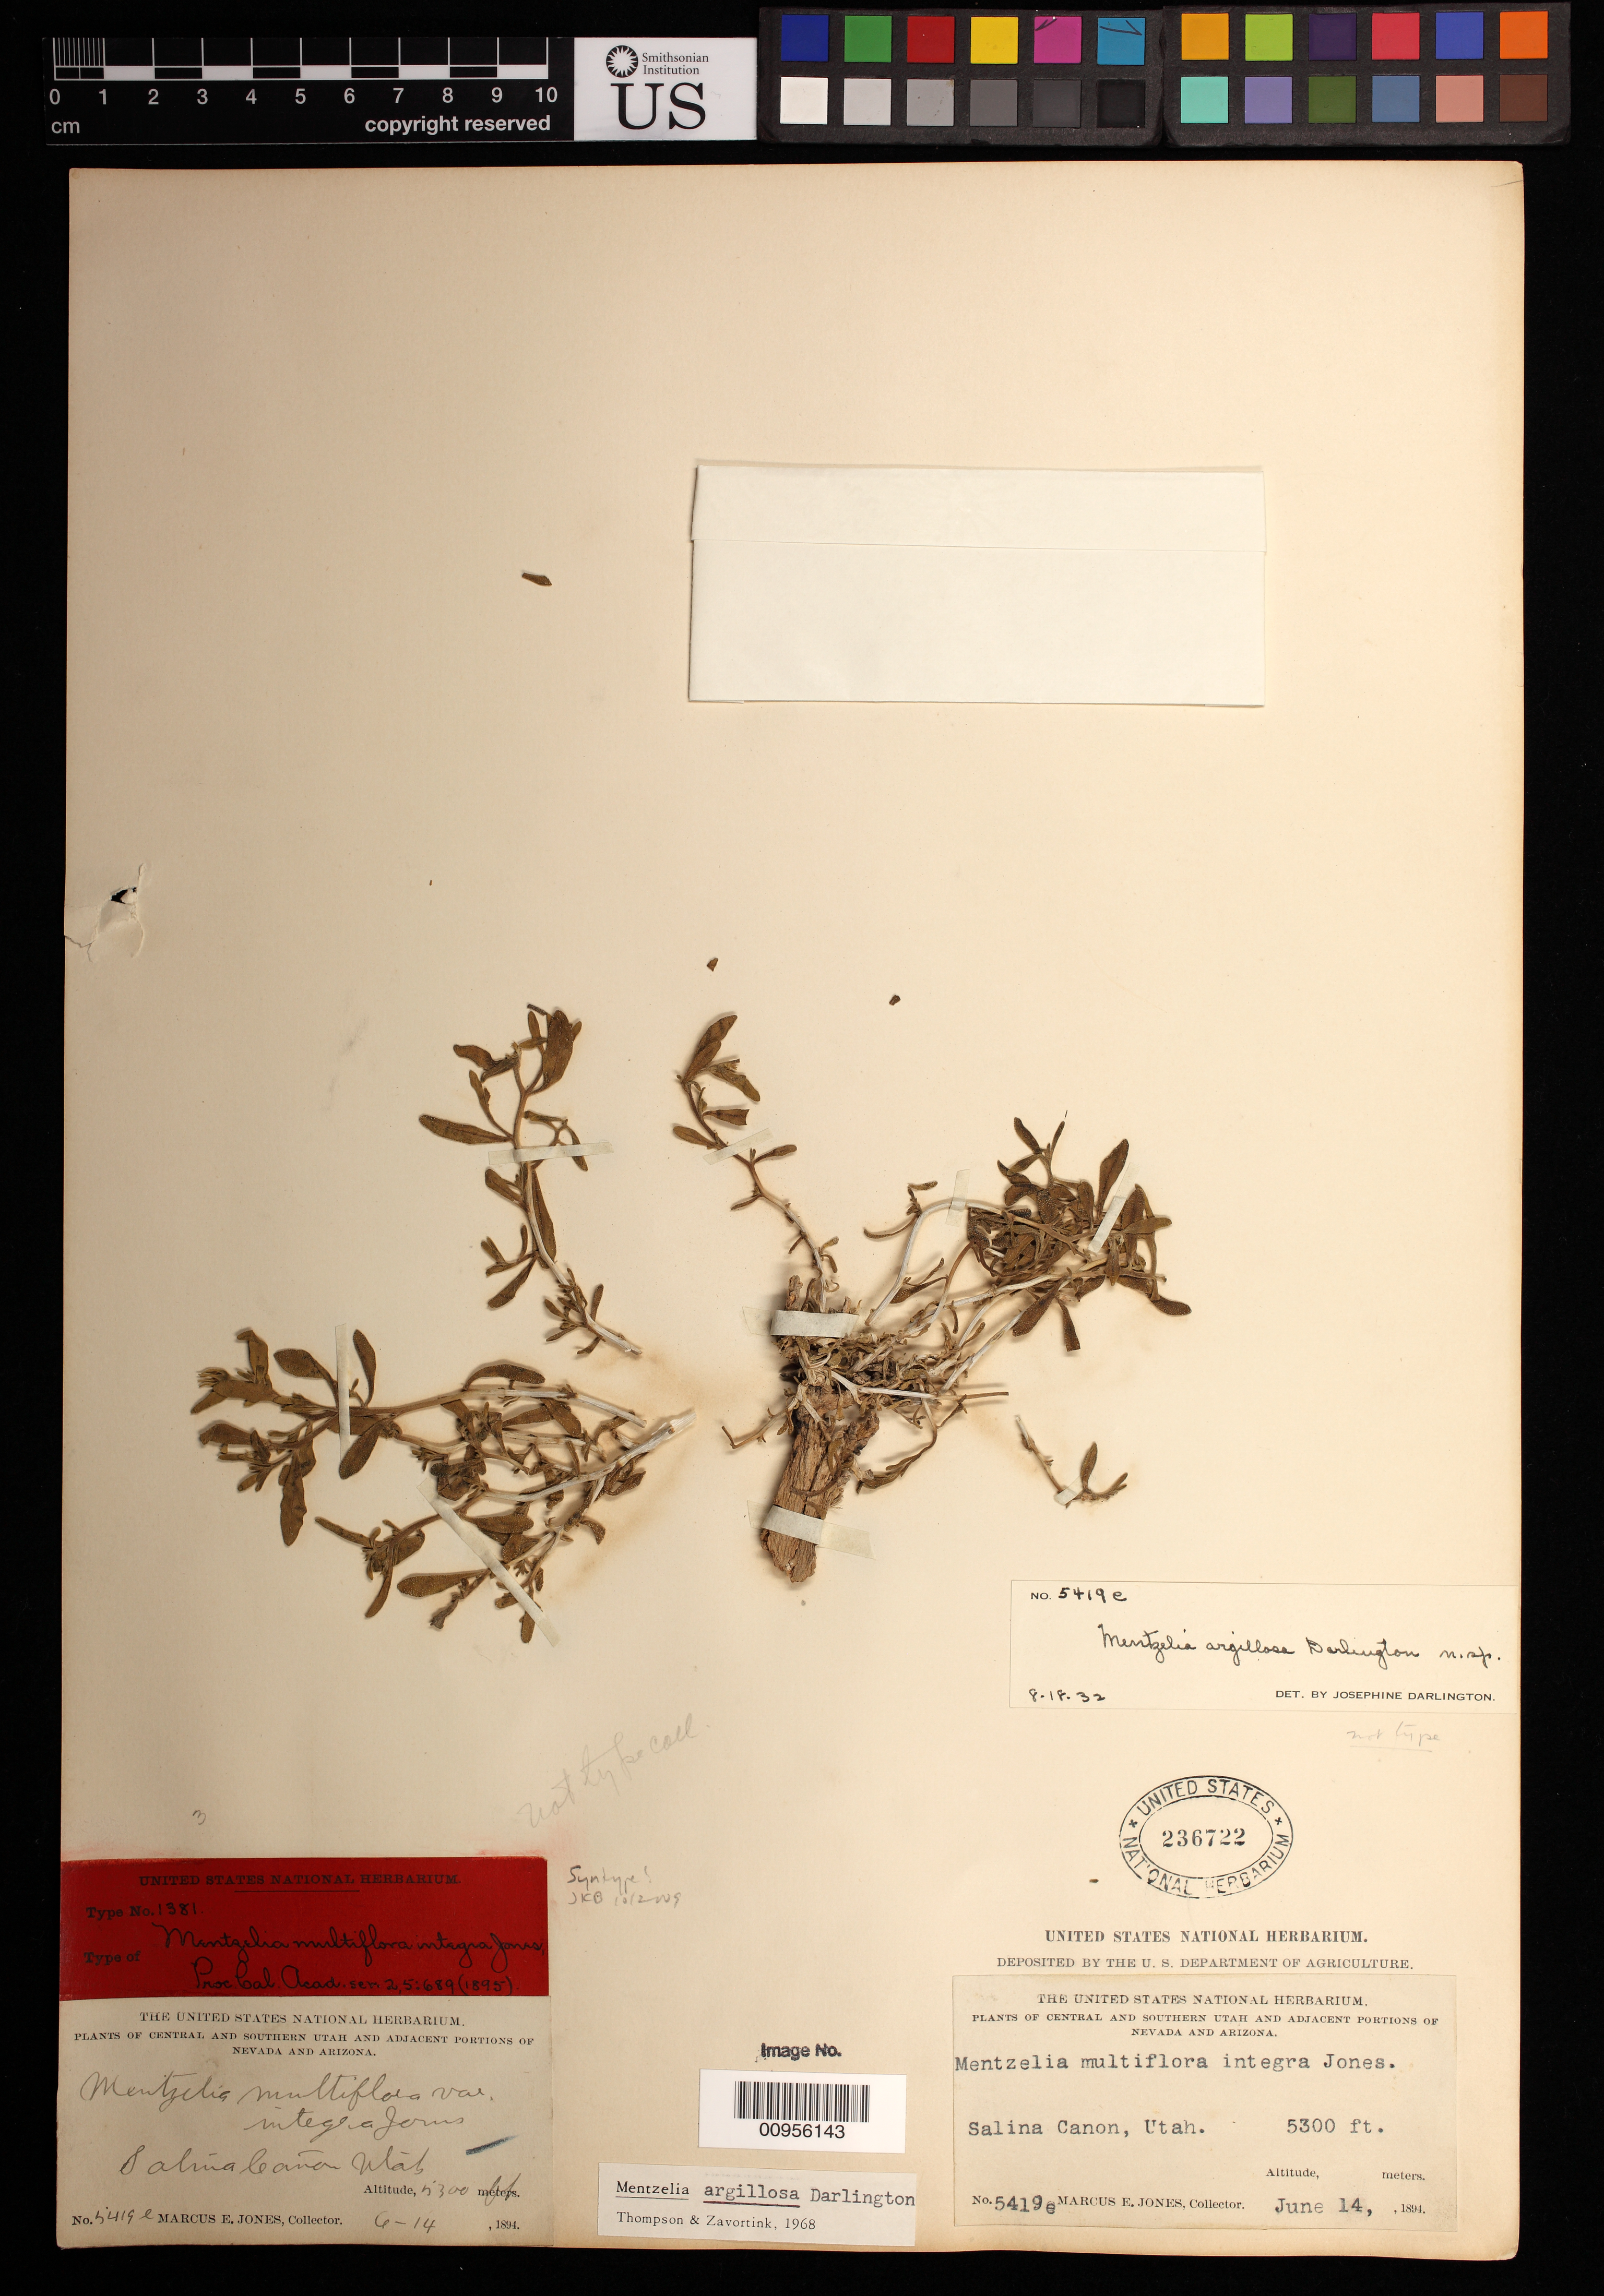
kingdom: Plantae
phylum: Tracheophyta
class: Magnoliopsida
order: Cornales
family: Loasaceae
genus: Mentzelia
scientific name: Mentzelia multiflora var. integra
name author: M.E. Jones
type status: Syntype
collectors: M. E. Jones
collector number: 5419 e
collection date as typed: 14 Jun 1894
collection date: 1894-06-14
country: United States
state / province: Utah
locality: Salina Canon.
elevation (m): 1615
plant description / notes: Lectotype collection is Jones 6082c as designated by N.H. Holmgren, Brittonia 56: 250 (2004).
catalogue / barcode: US 236722